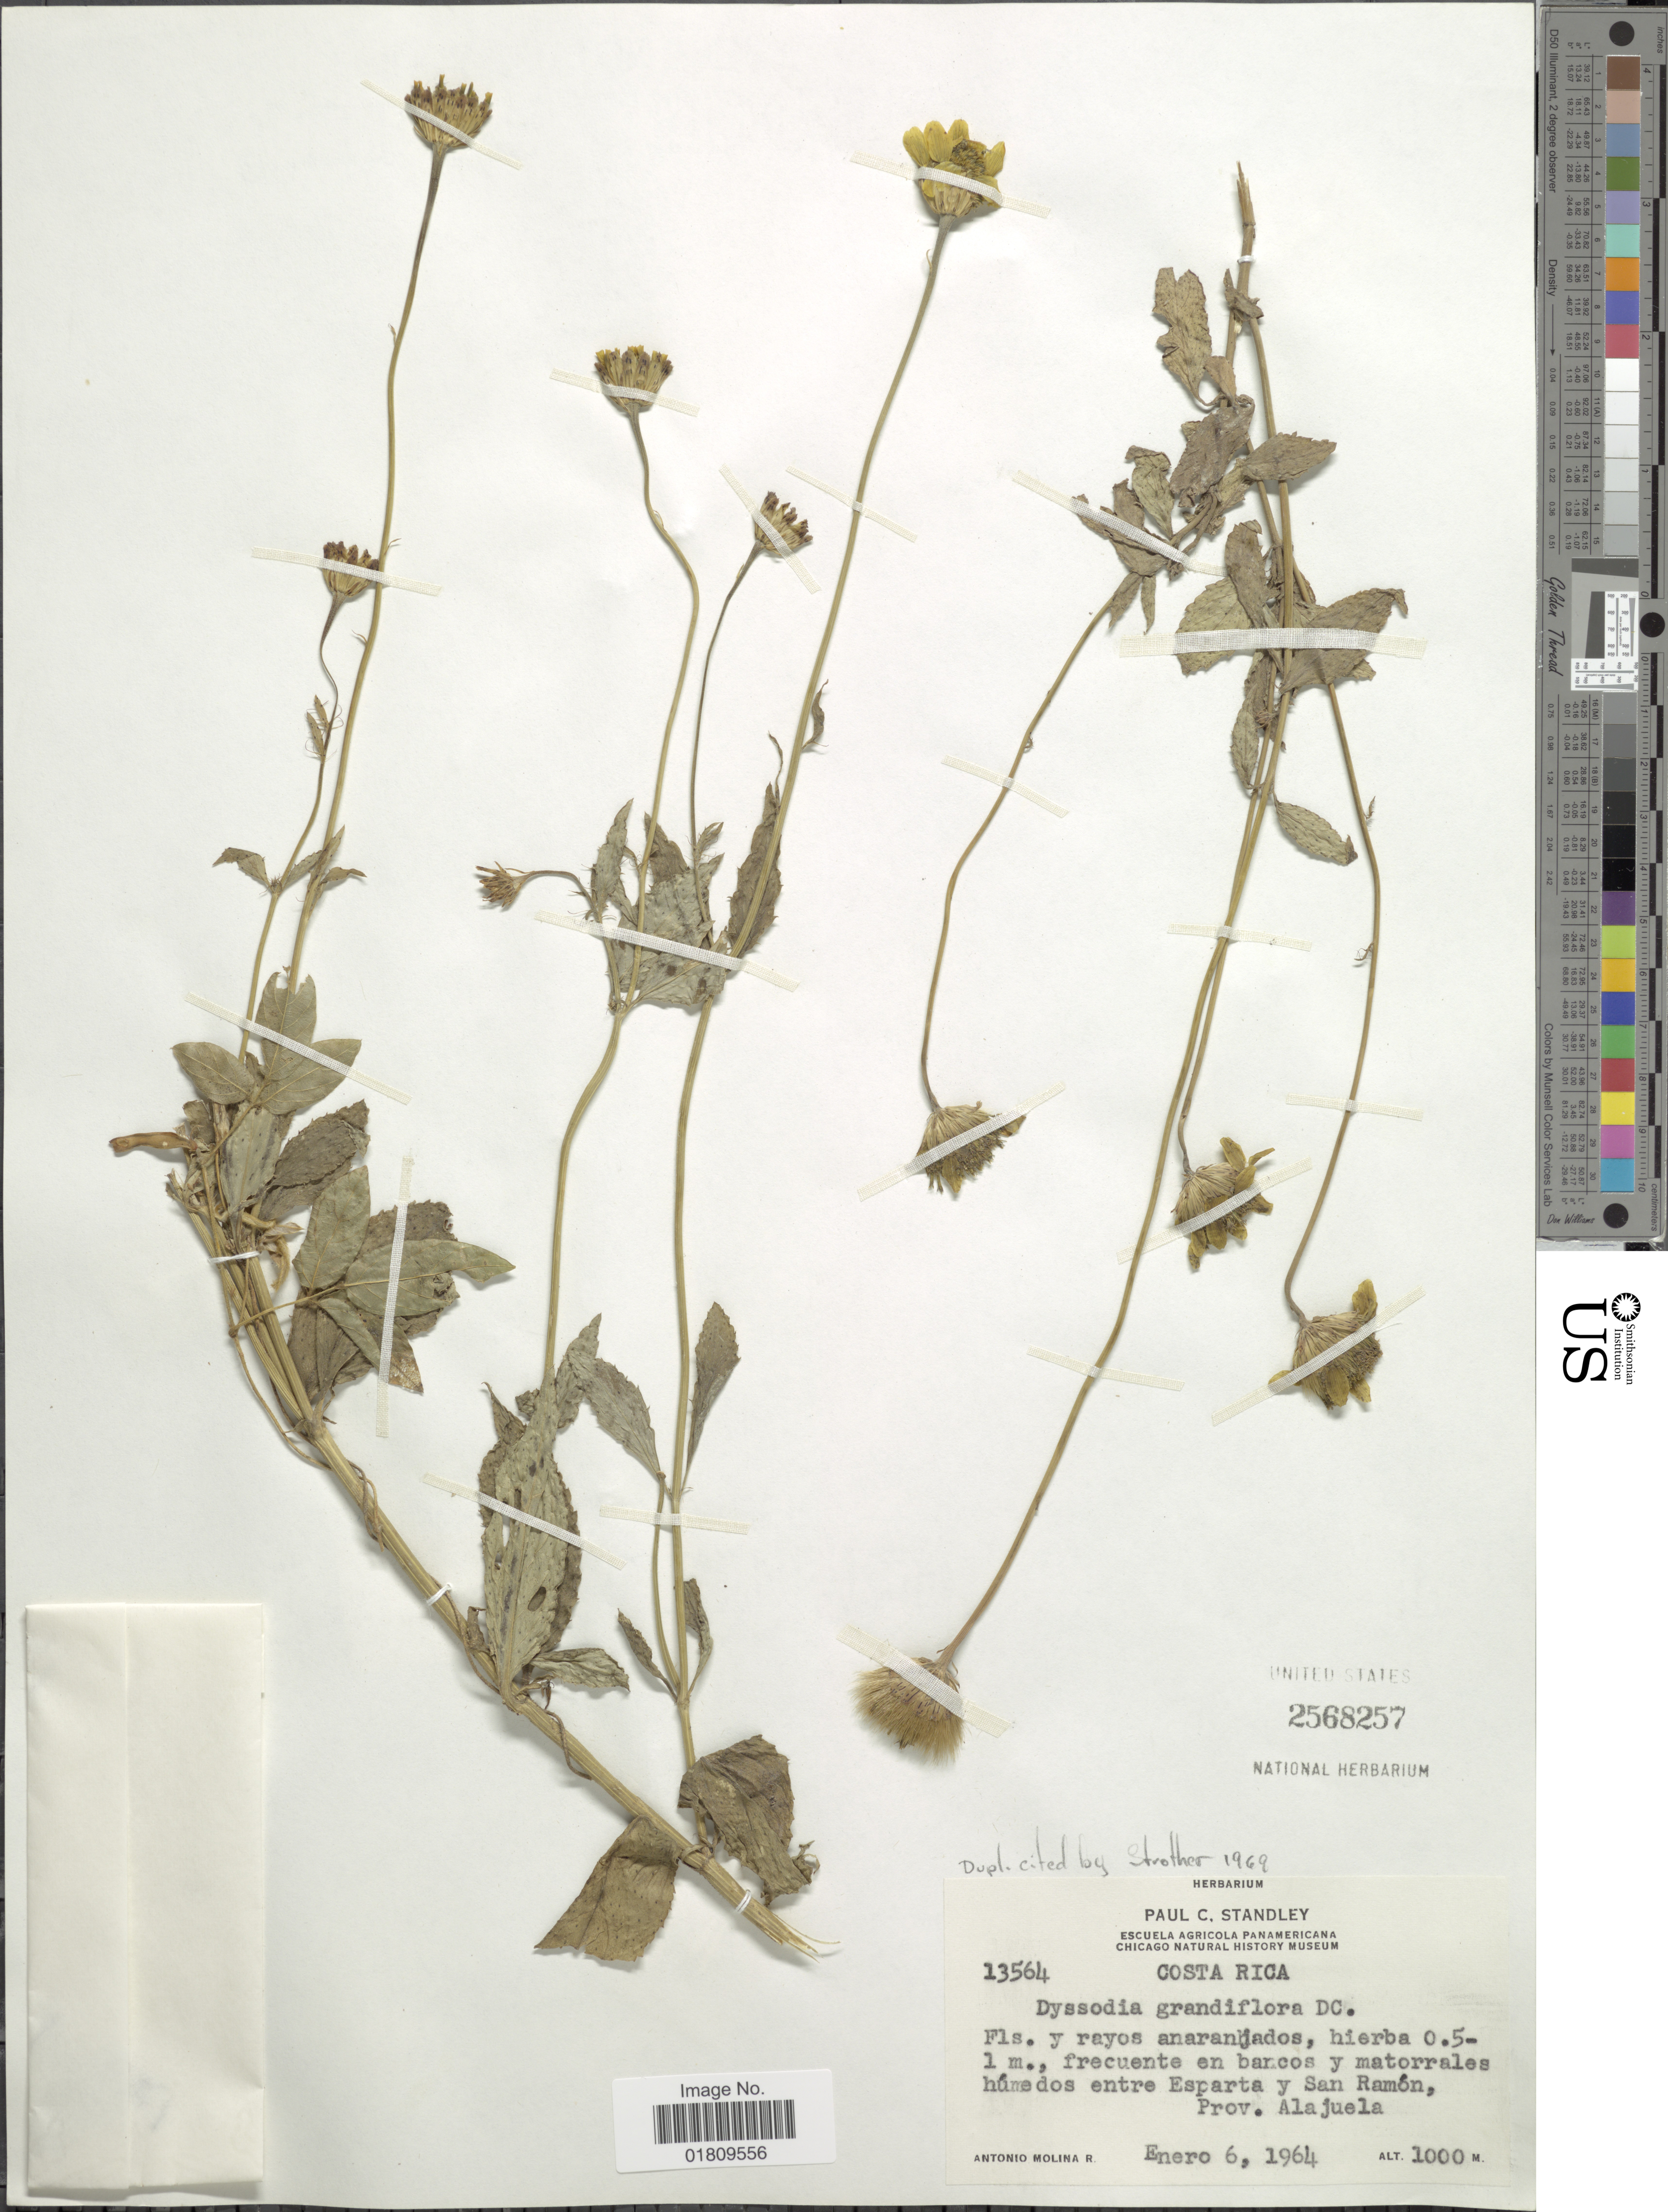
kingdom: Plantae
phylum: Tracheophyta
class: Magnoliopsida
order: Asterales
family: Asteraceae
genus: Dyssodia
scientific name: Dyssodia montana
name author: (Benth.) A. Gray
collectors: A. Molina R.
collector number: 13564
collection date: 1964-01-06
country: Costa Rica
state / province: Alajuela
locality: Frecuente en bancos y matorrales húmedos entre Esparta y San Ramón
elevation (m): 1000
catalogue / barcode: US 2568257